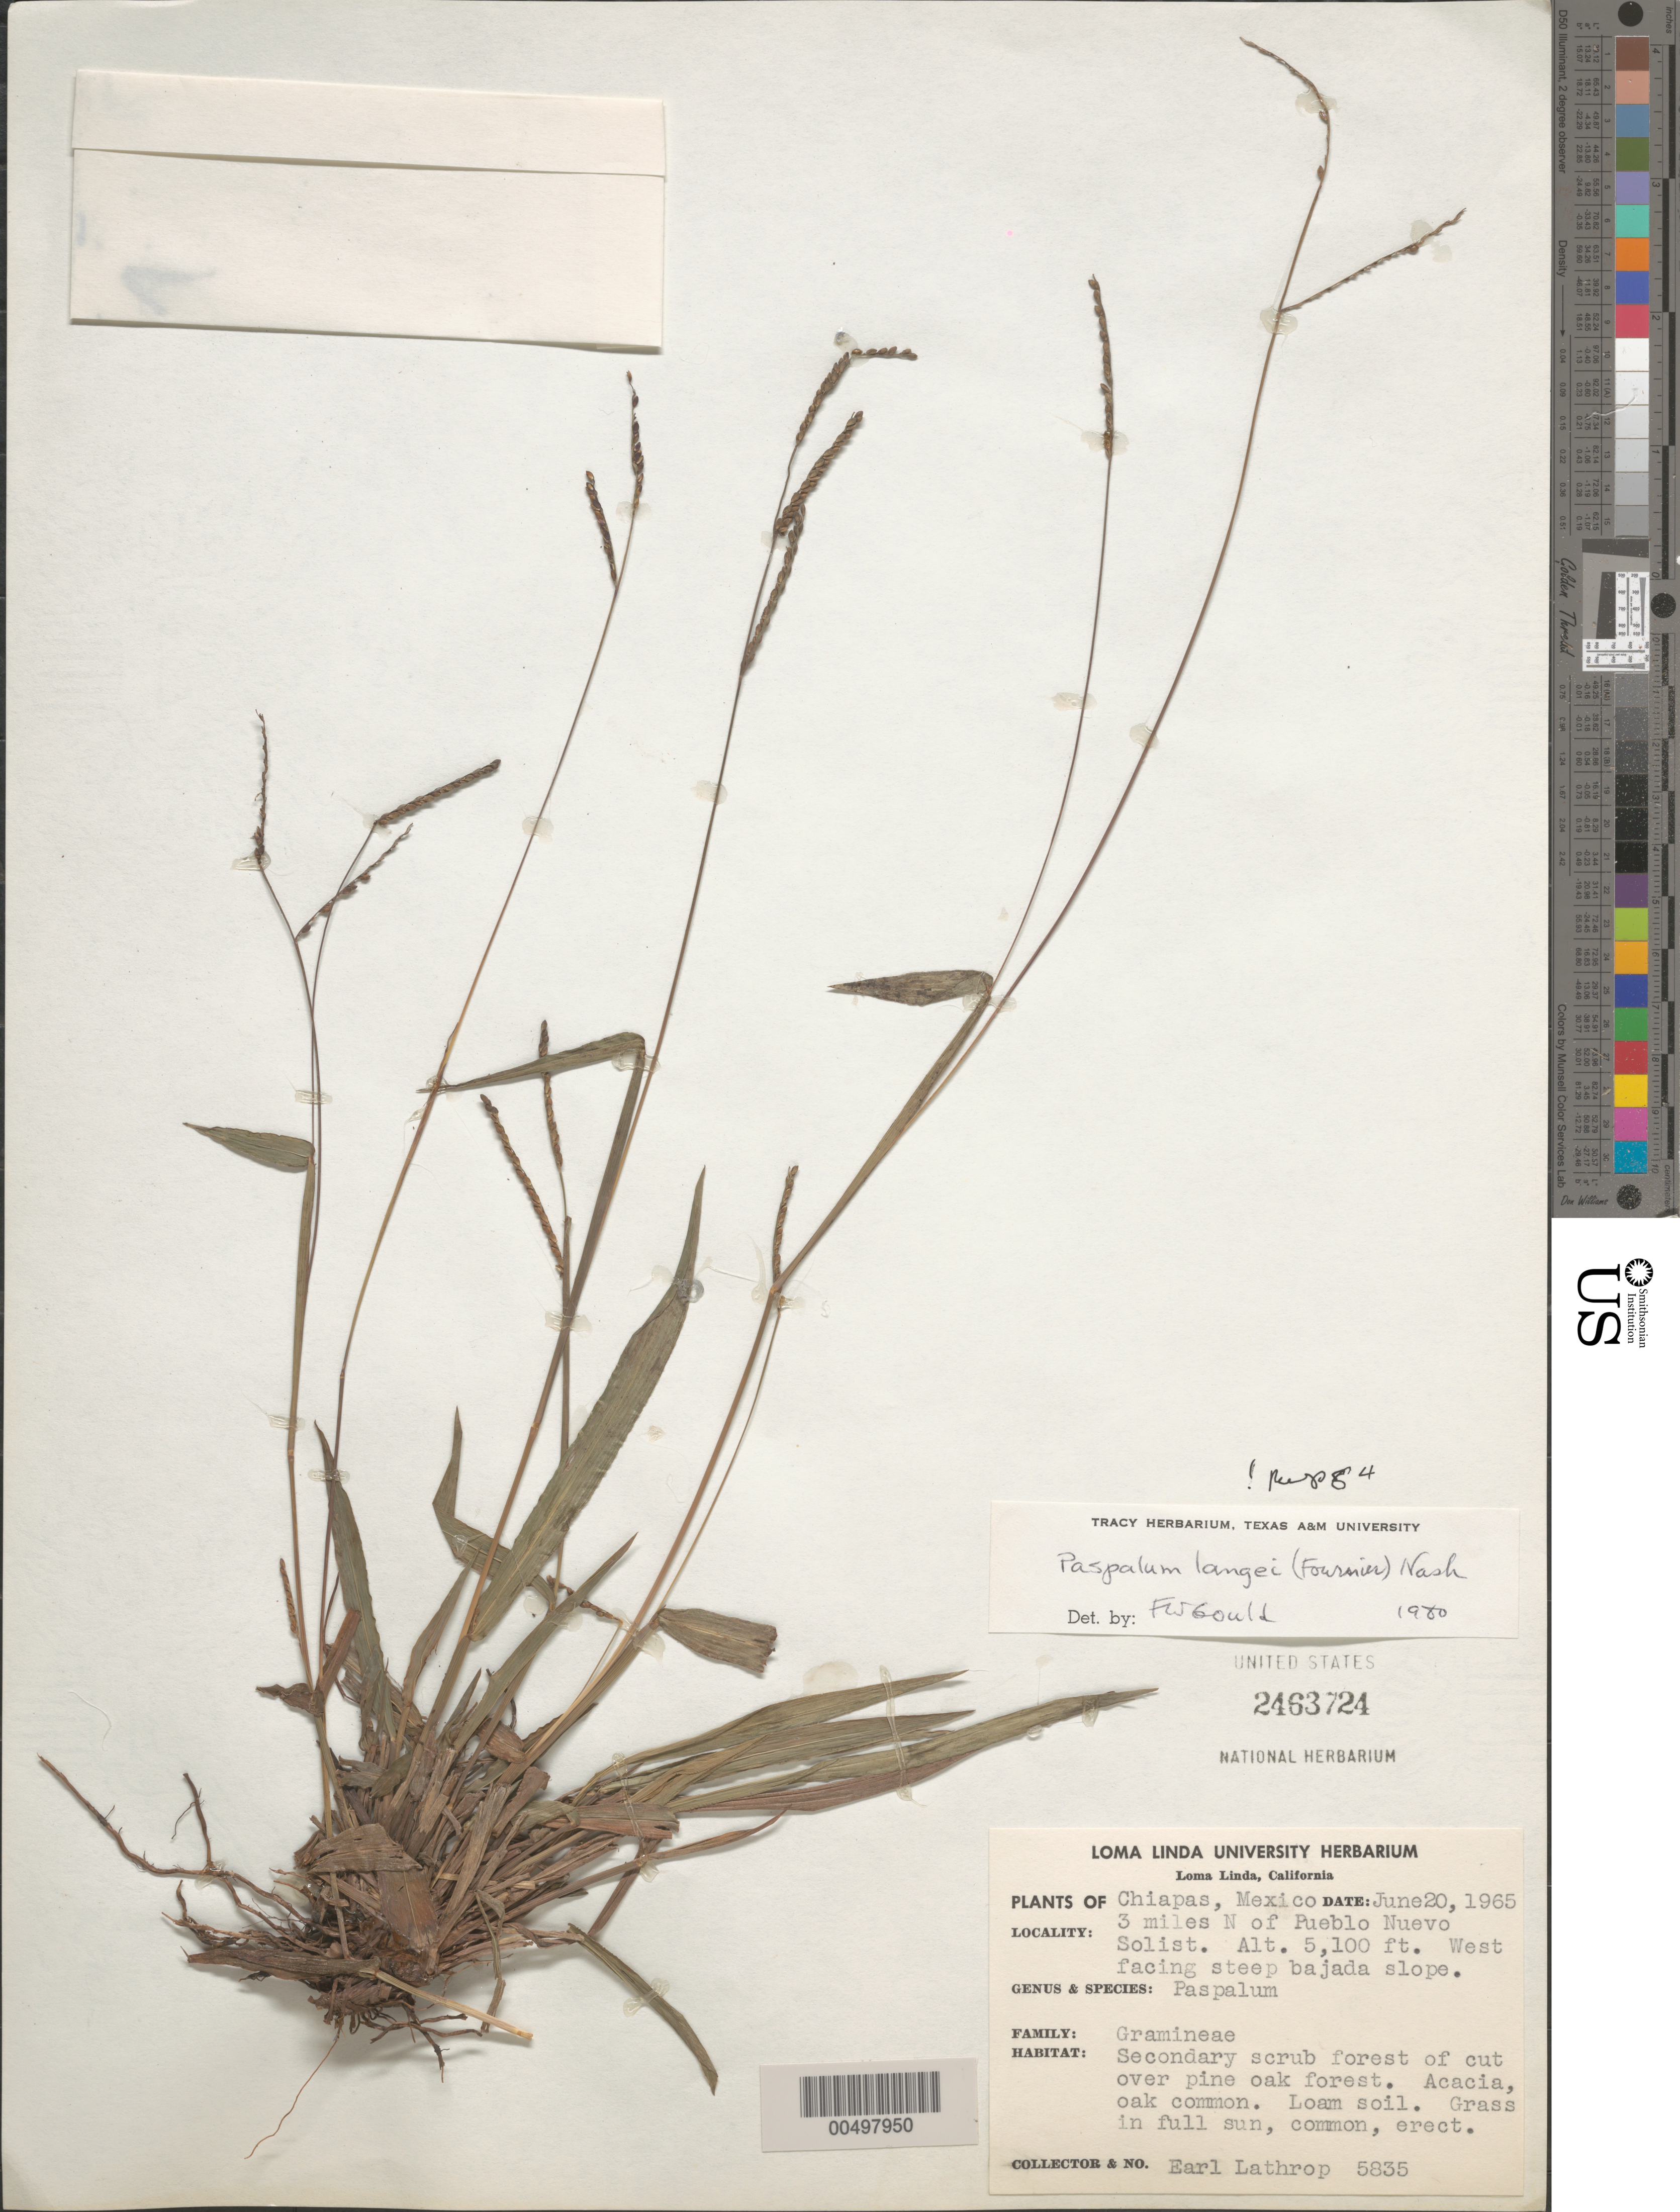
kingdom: Plantae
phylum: Tracheophyta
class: Liliopsida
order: Poales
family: Poaceae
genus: Paspalum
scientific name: Paspalum langei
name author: (E. Fourn.) Nash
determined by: Pohl, R. W.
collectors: E. W. Lathrop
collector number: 5835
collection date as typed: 20 Jun 1965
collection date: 1965-06-20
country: Mexico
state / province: Chiapas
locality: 3 mi N of Pueblo Nuevo Solistahuacán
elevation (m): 1554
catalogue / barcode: US 2463724